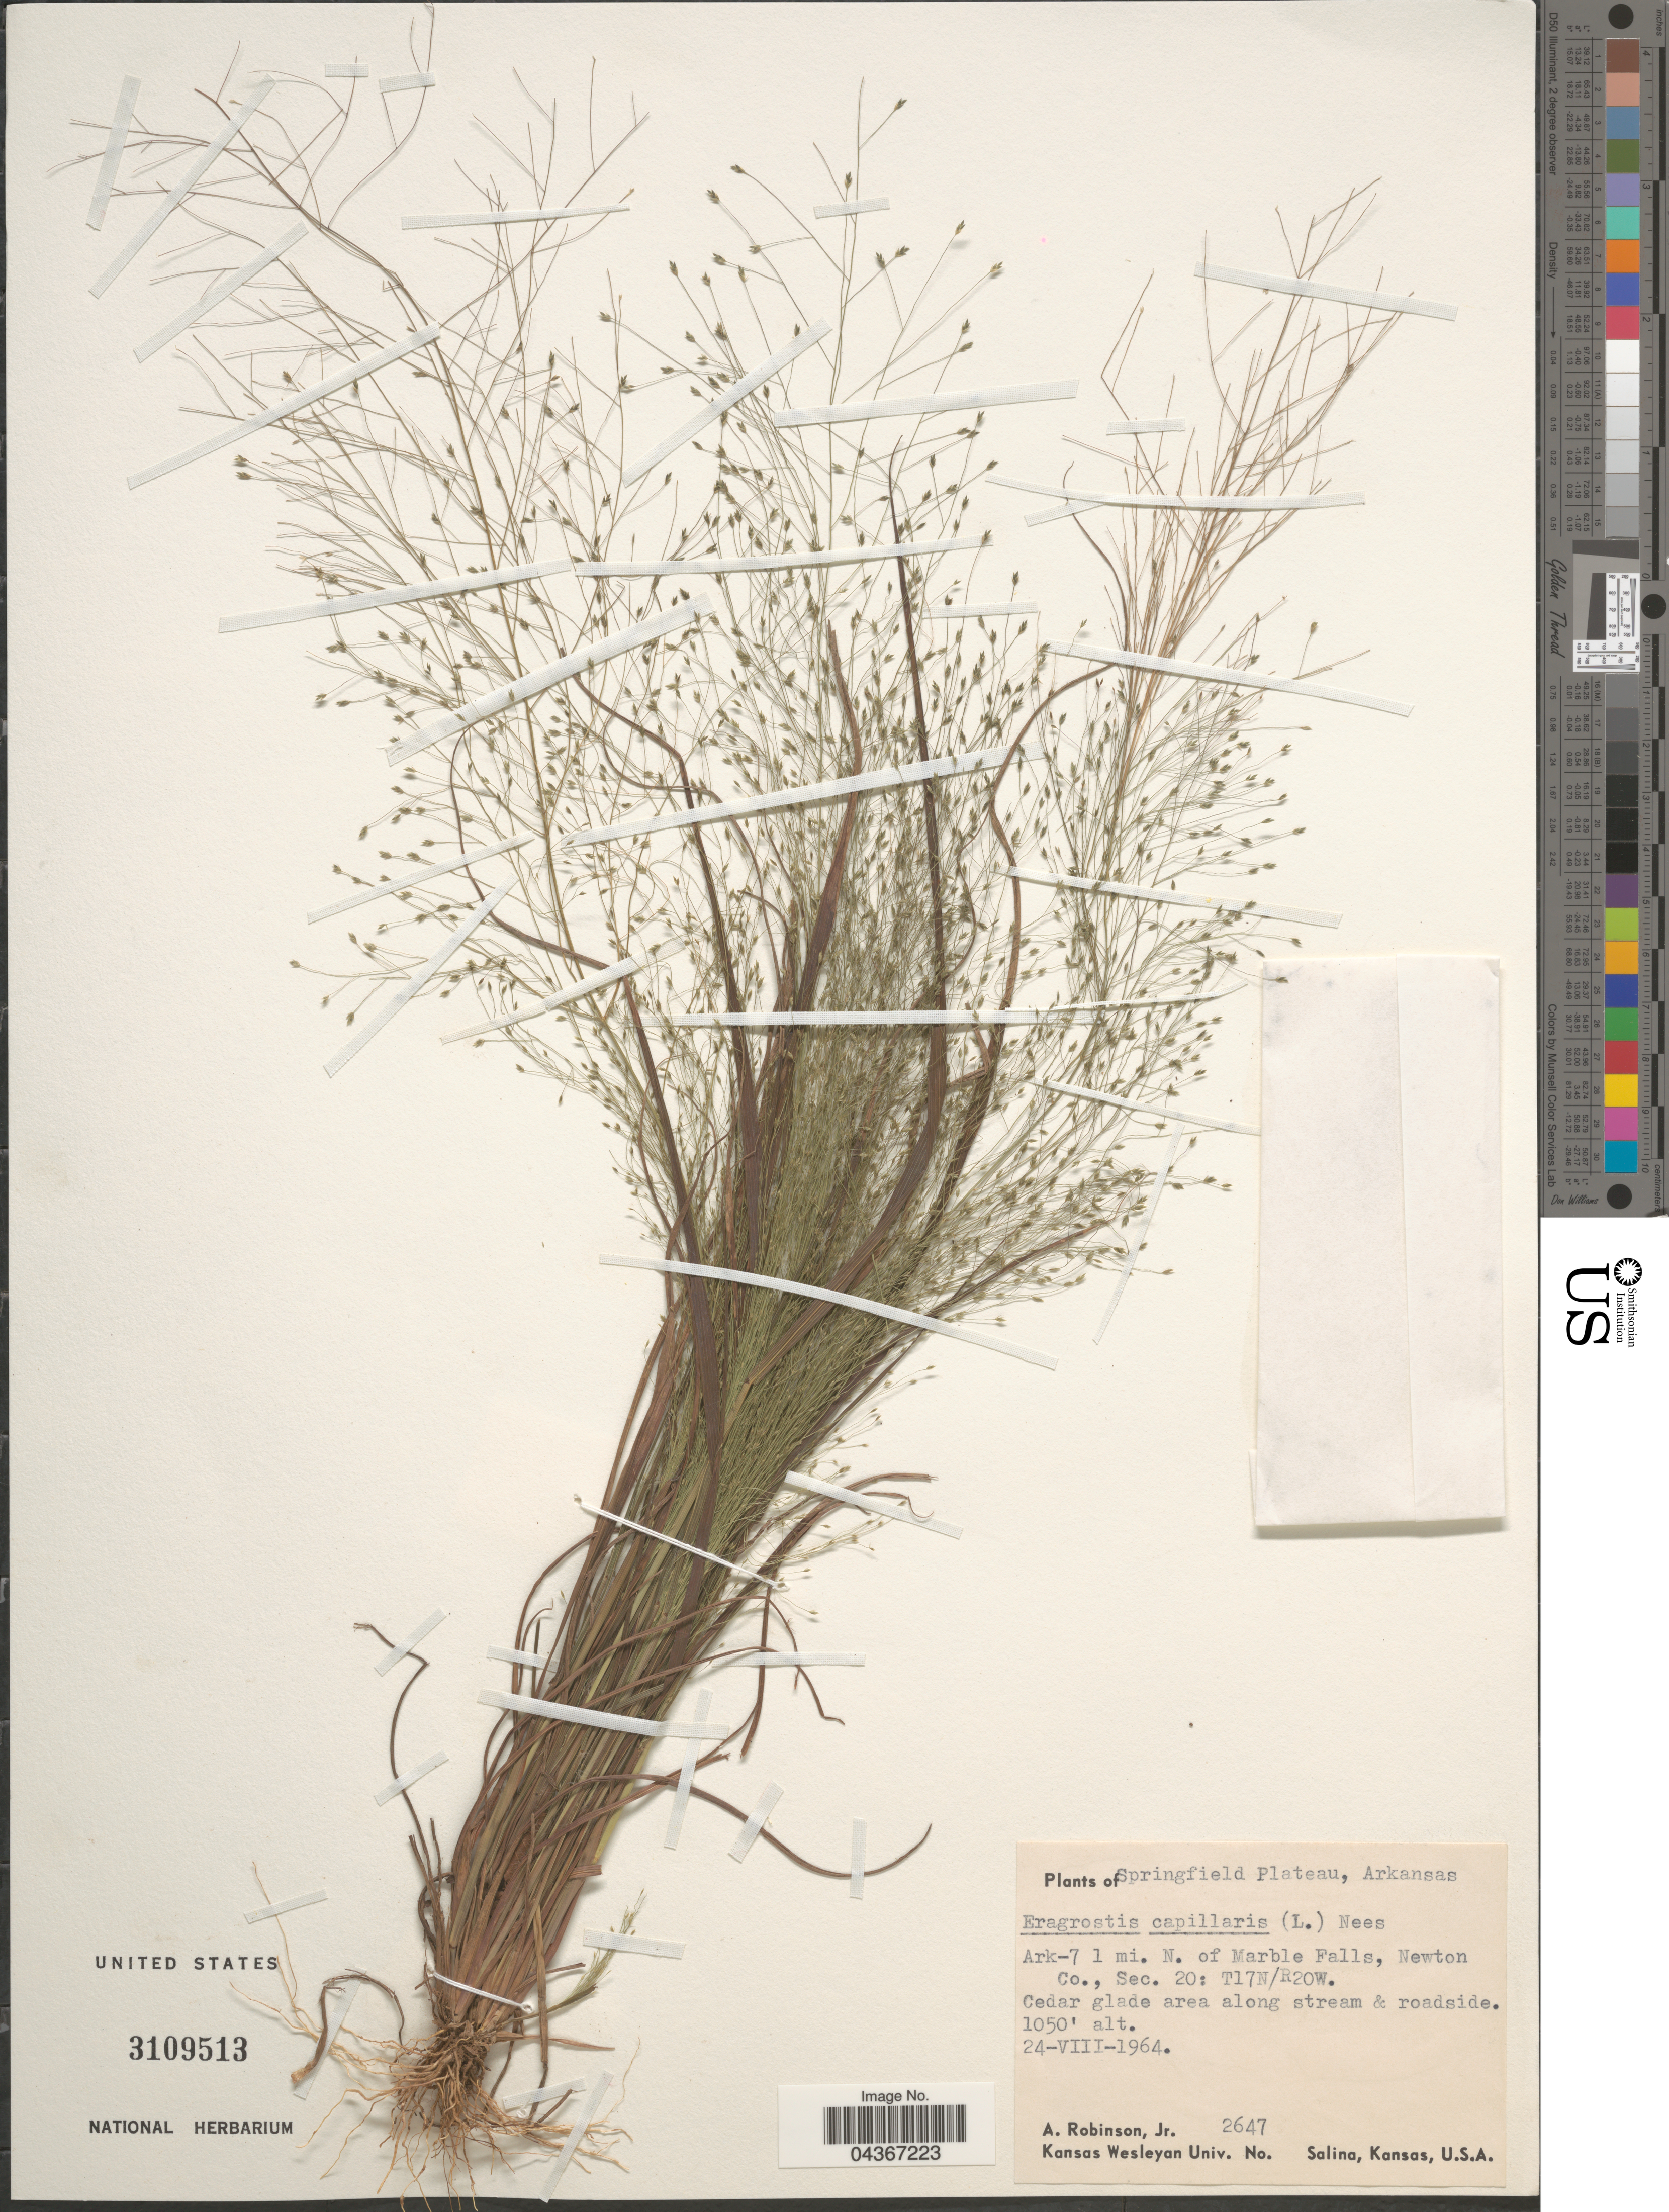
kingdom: Plantae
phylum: Tracheophyta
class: Liliopsida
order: Poales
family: Poaceae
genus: Eragrostis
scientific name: Eragrostis capillaris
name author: (L.) Nees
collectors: A. Robinson Jr.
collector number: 2647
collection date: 1964-08-24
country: United States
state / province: Arkansas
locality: Springfield Plateau. Ark-7 1 mi. N. of Marble Falls, Newton Co., Sec. 20: T17N/R20W.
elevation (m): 320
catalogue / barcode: US 3109513